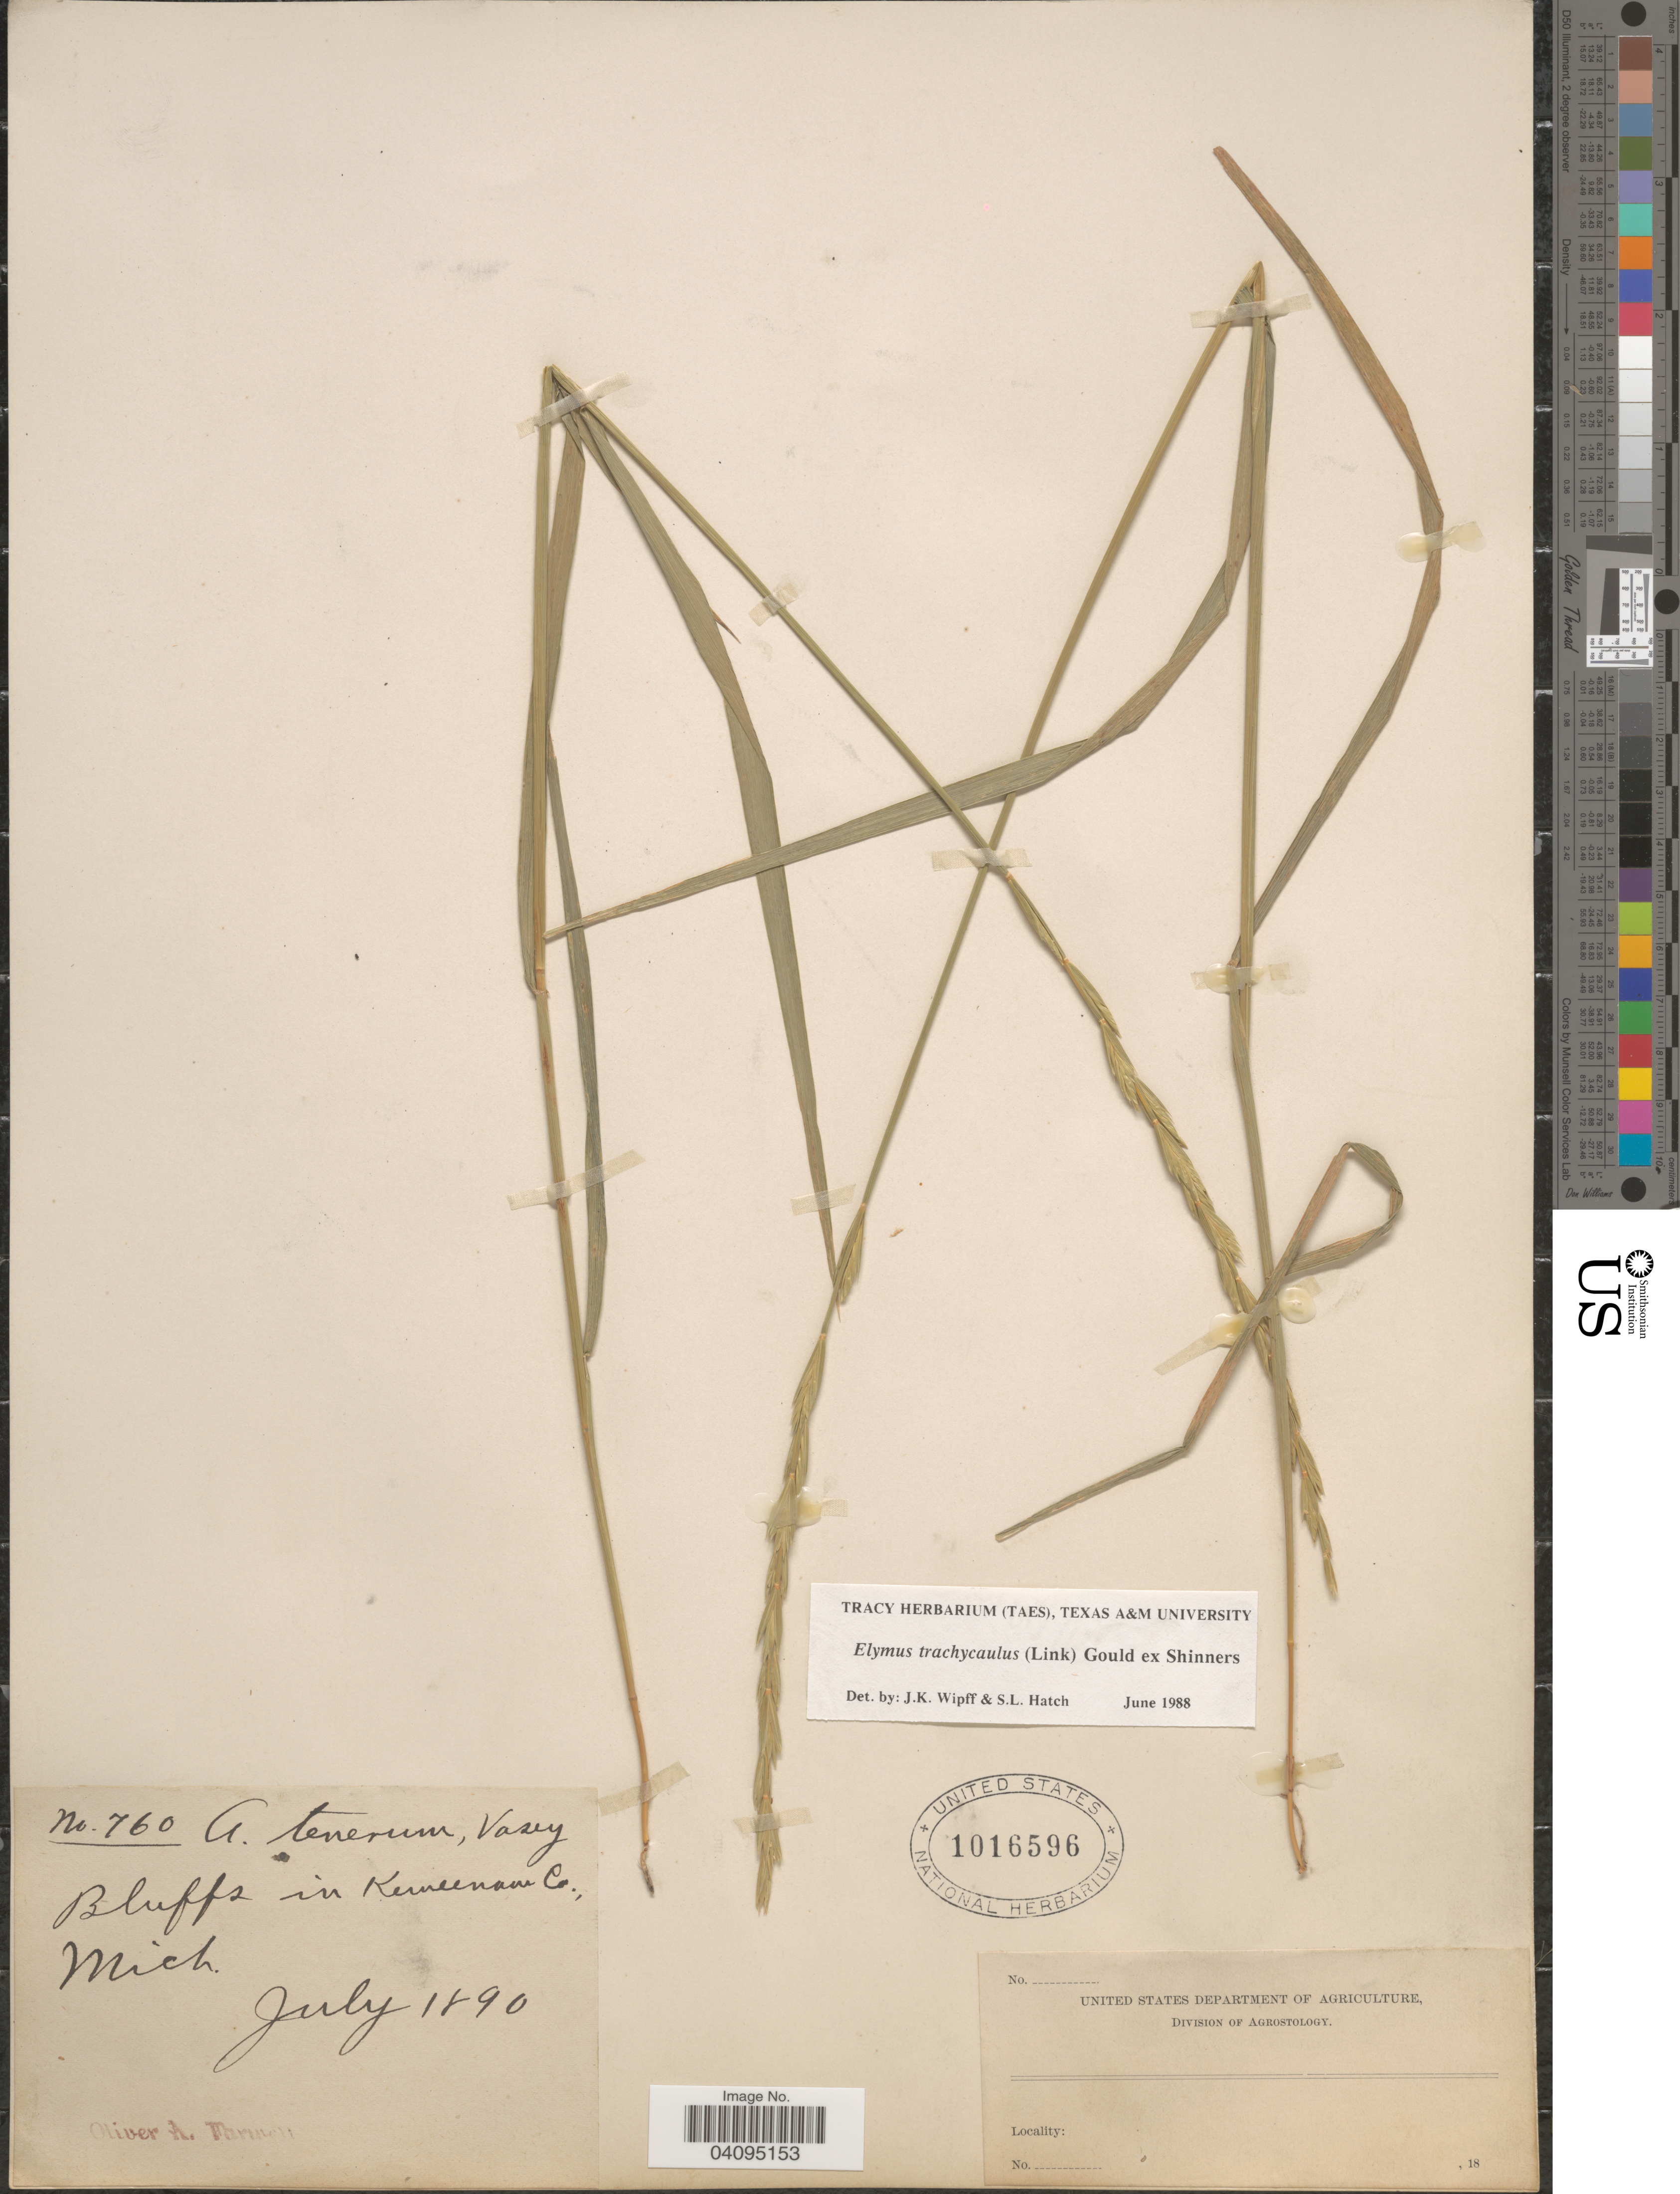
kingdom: Plantae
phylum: Tracheophyta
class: Liliopsida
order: Poales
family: Poaceae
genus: Elymus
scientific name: Elymus trachycaulus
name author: (Link) Gould ex Shinners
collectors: O. Farwell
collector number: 760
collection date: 1890-07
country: United States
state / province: Michigan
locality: Bluffs in Keweenaw Co.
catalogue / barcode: US 1016596